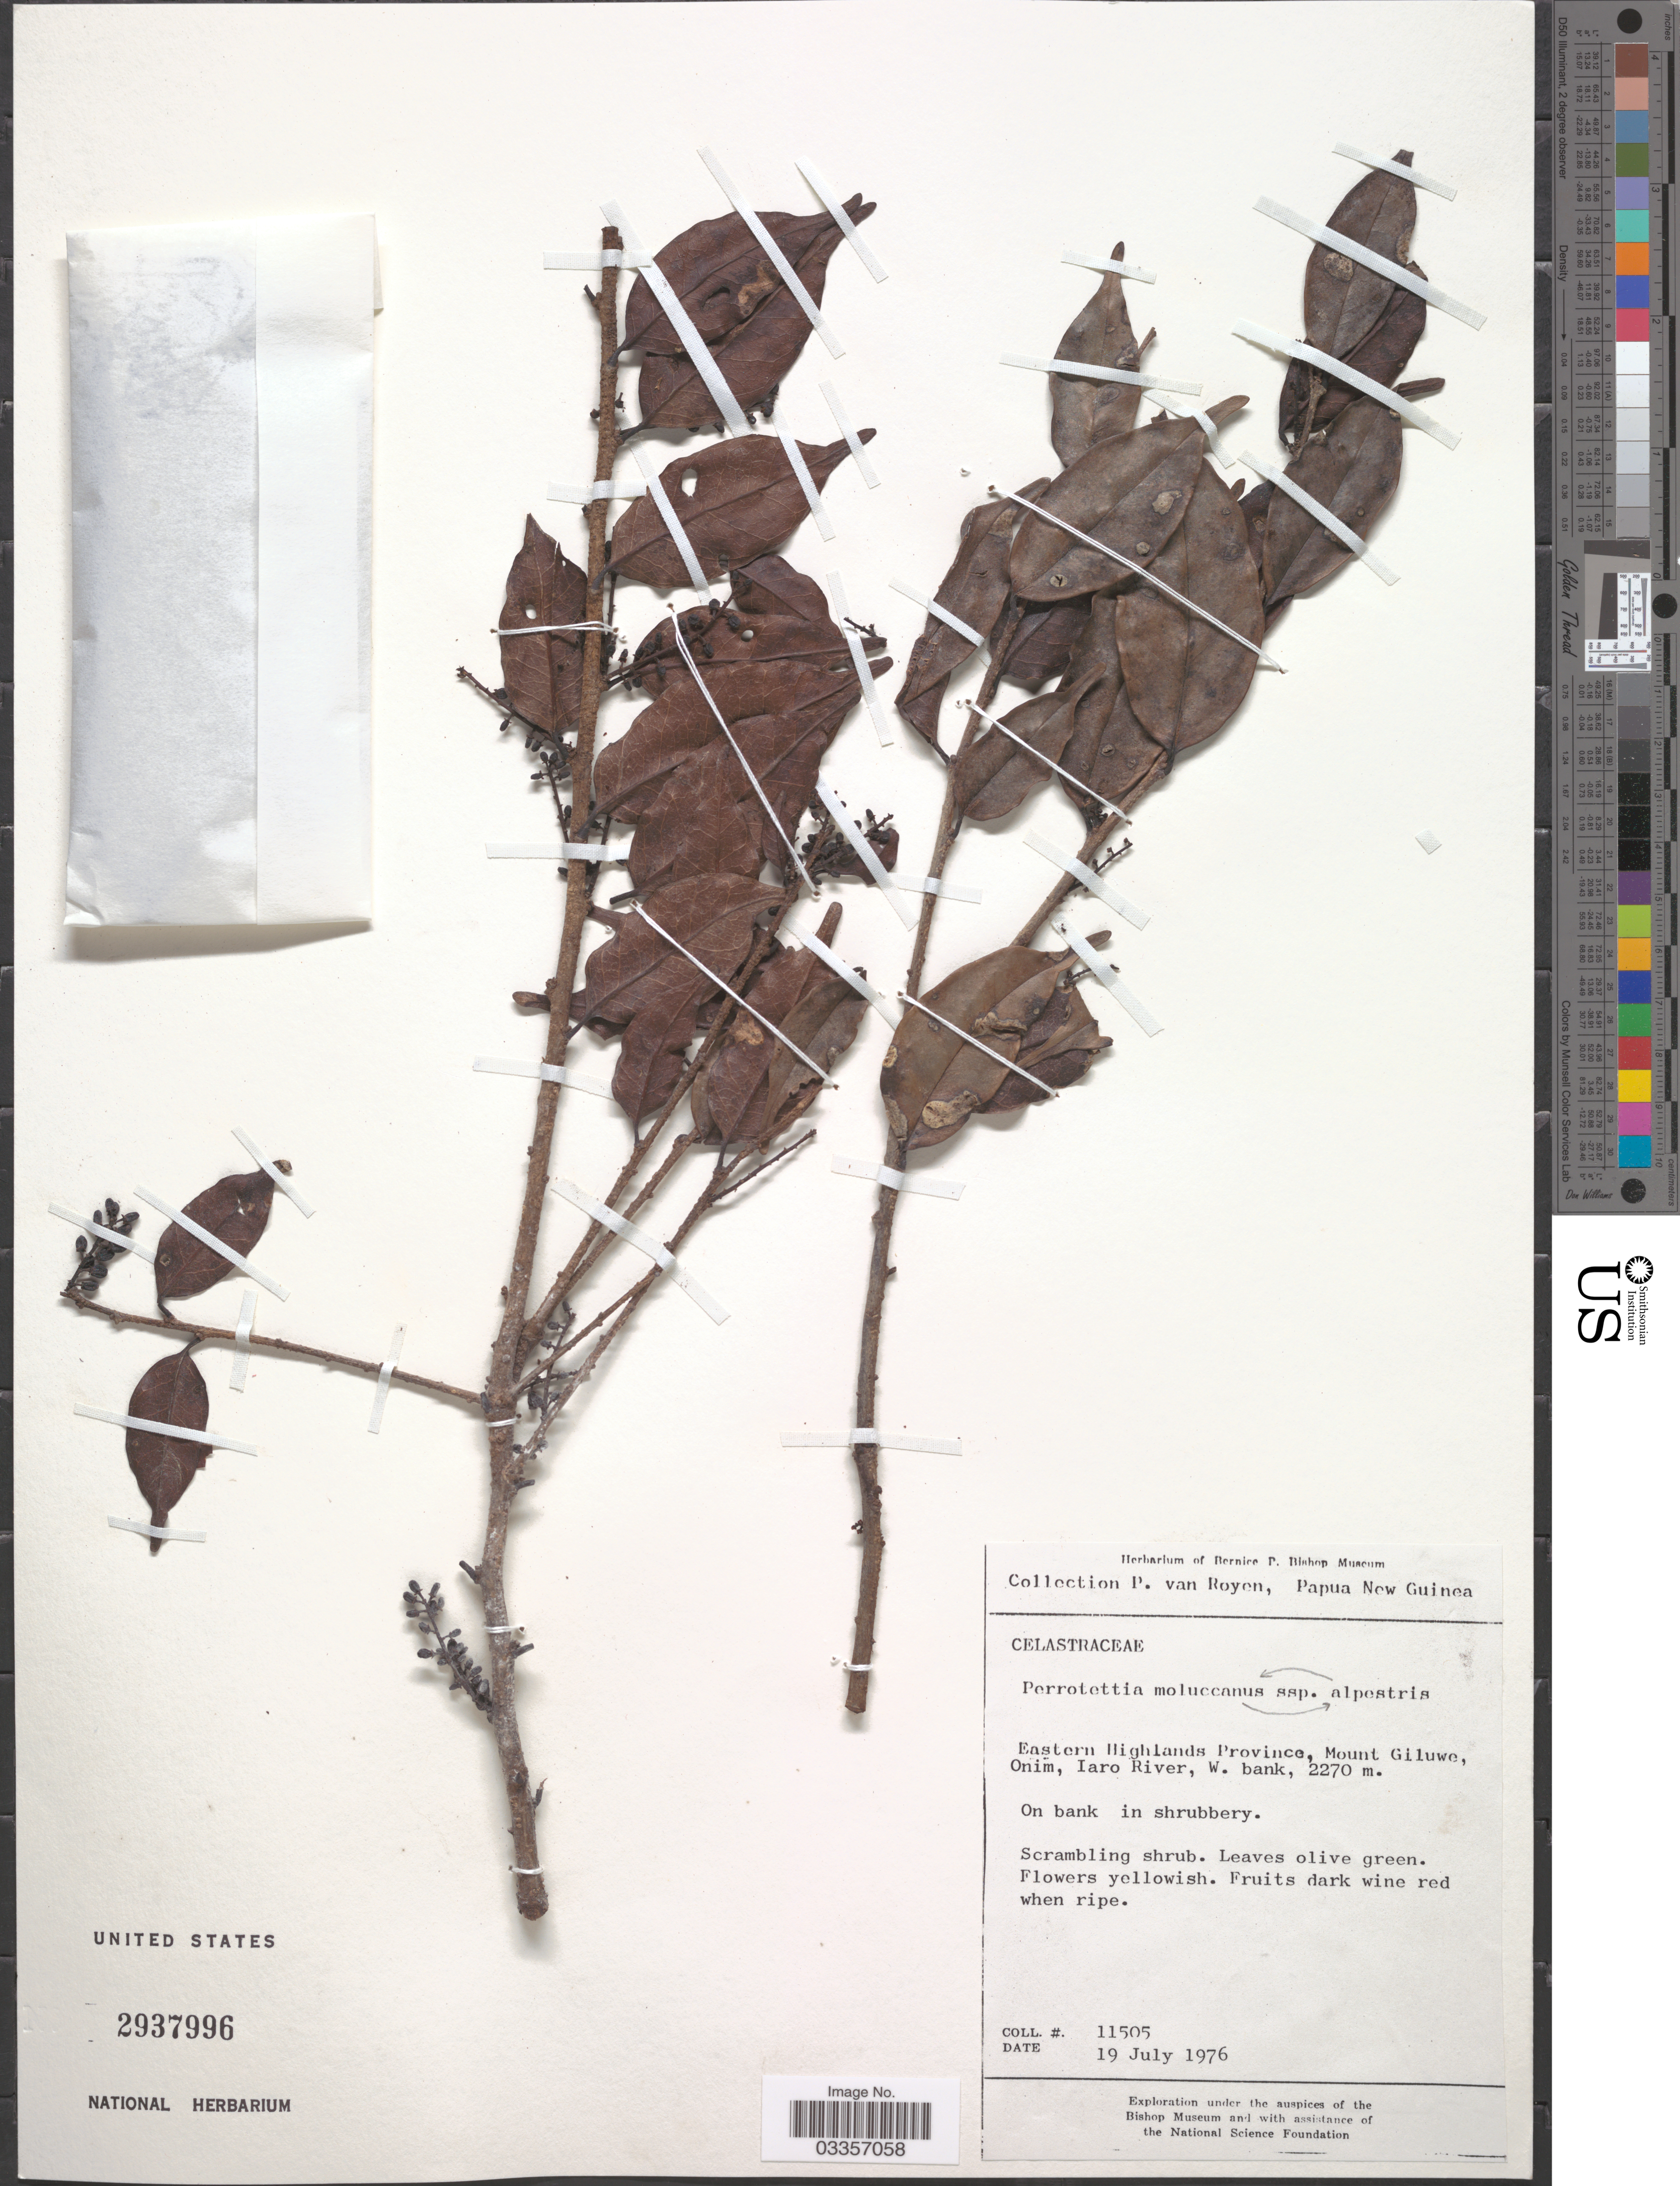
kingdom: Plantae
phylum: Tracheophyta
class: Magnoliopsida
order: Huerteales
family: Dipentodontaceae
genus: Perrottetia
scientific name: Perrottetia alpestris subsp. moluccana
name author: (Blume) Ding Hou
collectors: P. van Royen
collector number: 11505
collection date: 1976-07-19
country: Papua New Guinea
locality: Eastern Highlands Province, Mount Giluwe, Onim, Iaro River, W. bank.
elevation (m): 2270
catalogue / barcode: US 2937996